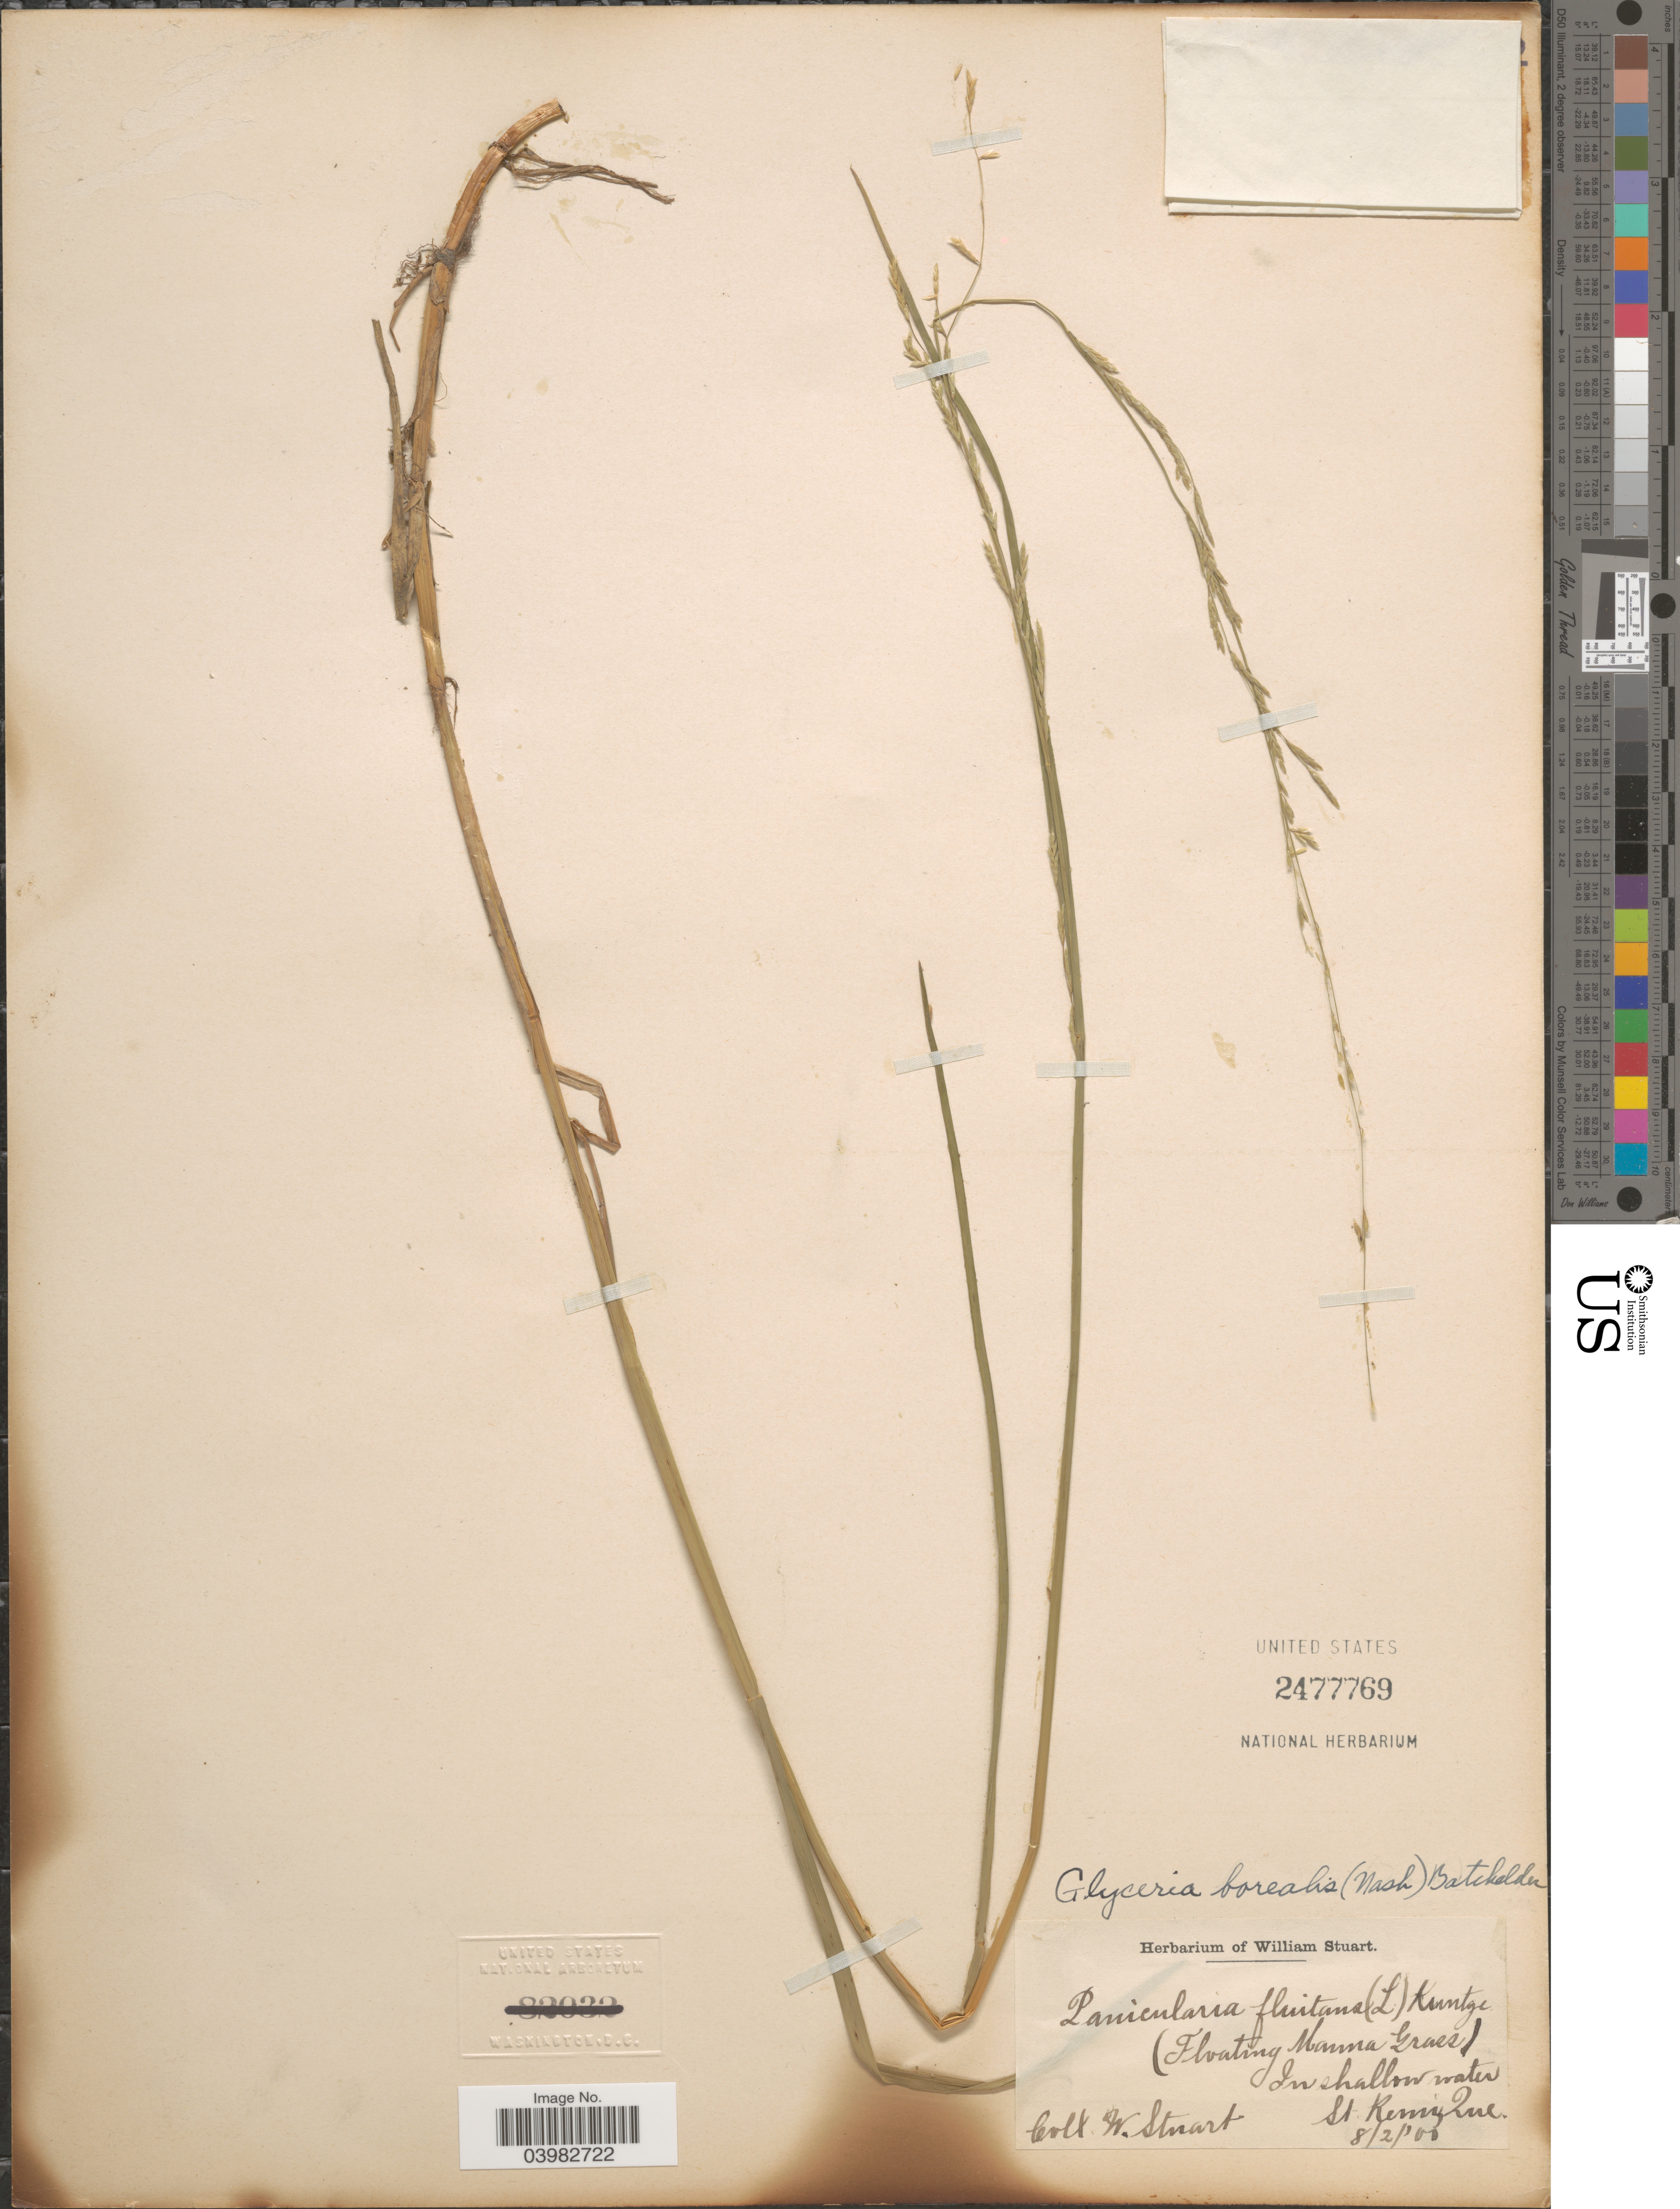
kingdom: Plantae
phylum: Tracheophyta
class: Liliopsida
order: Poales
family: Poaceae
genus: Glyceria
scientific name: Glyceria borealis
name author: (Nash) Batchelder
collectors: W. Stuart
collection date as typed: Transcribed d/m/y: 8/2/0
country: Canada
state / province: Quebec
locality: St. Remy.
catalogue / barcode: US 2477769